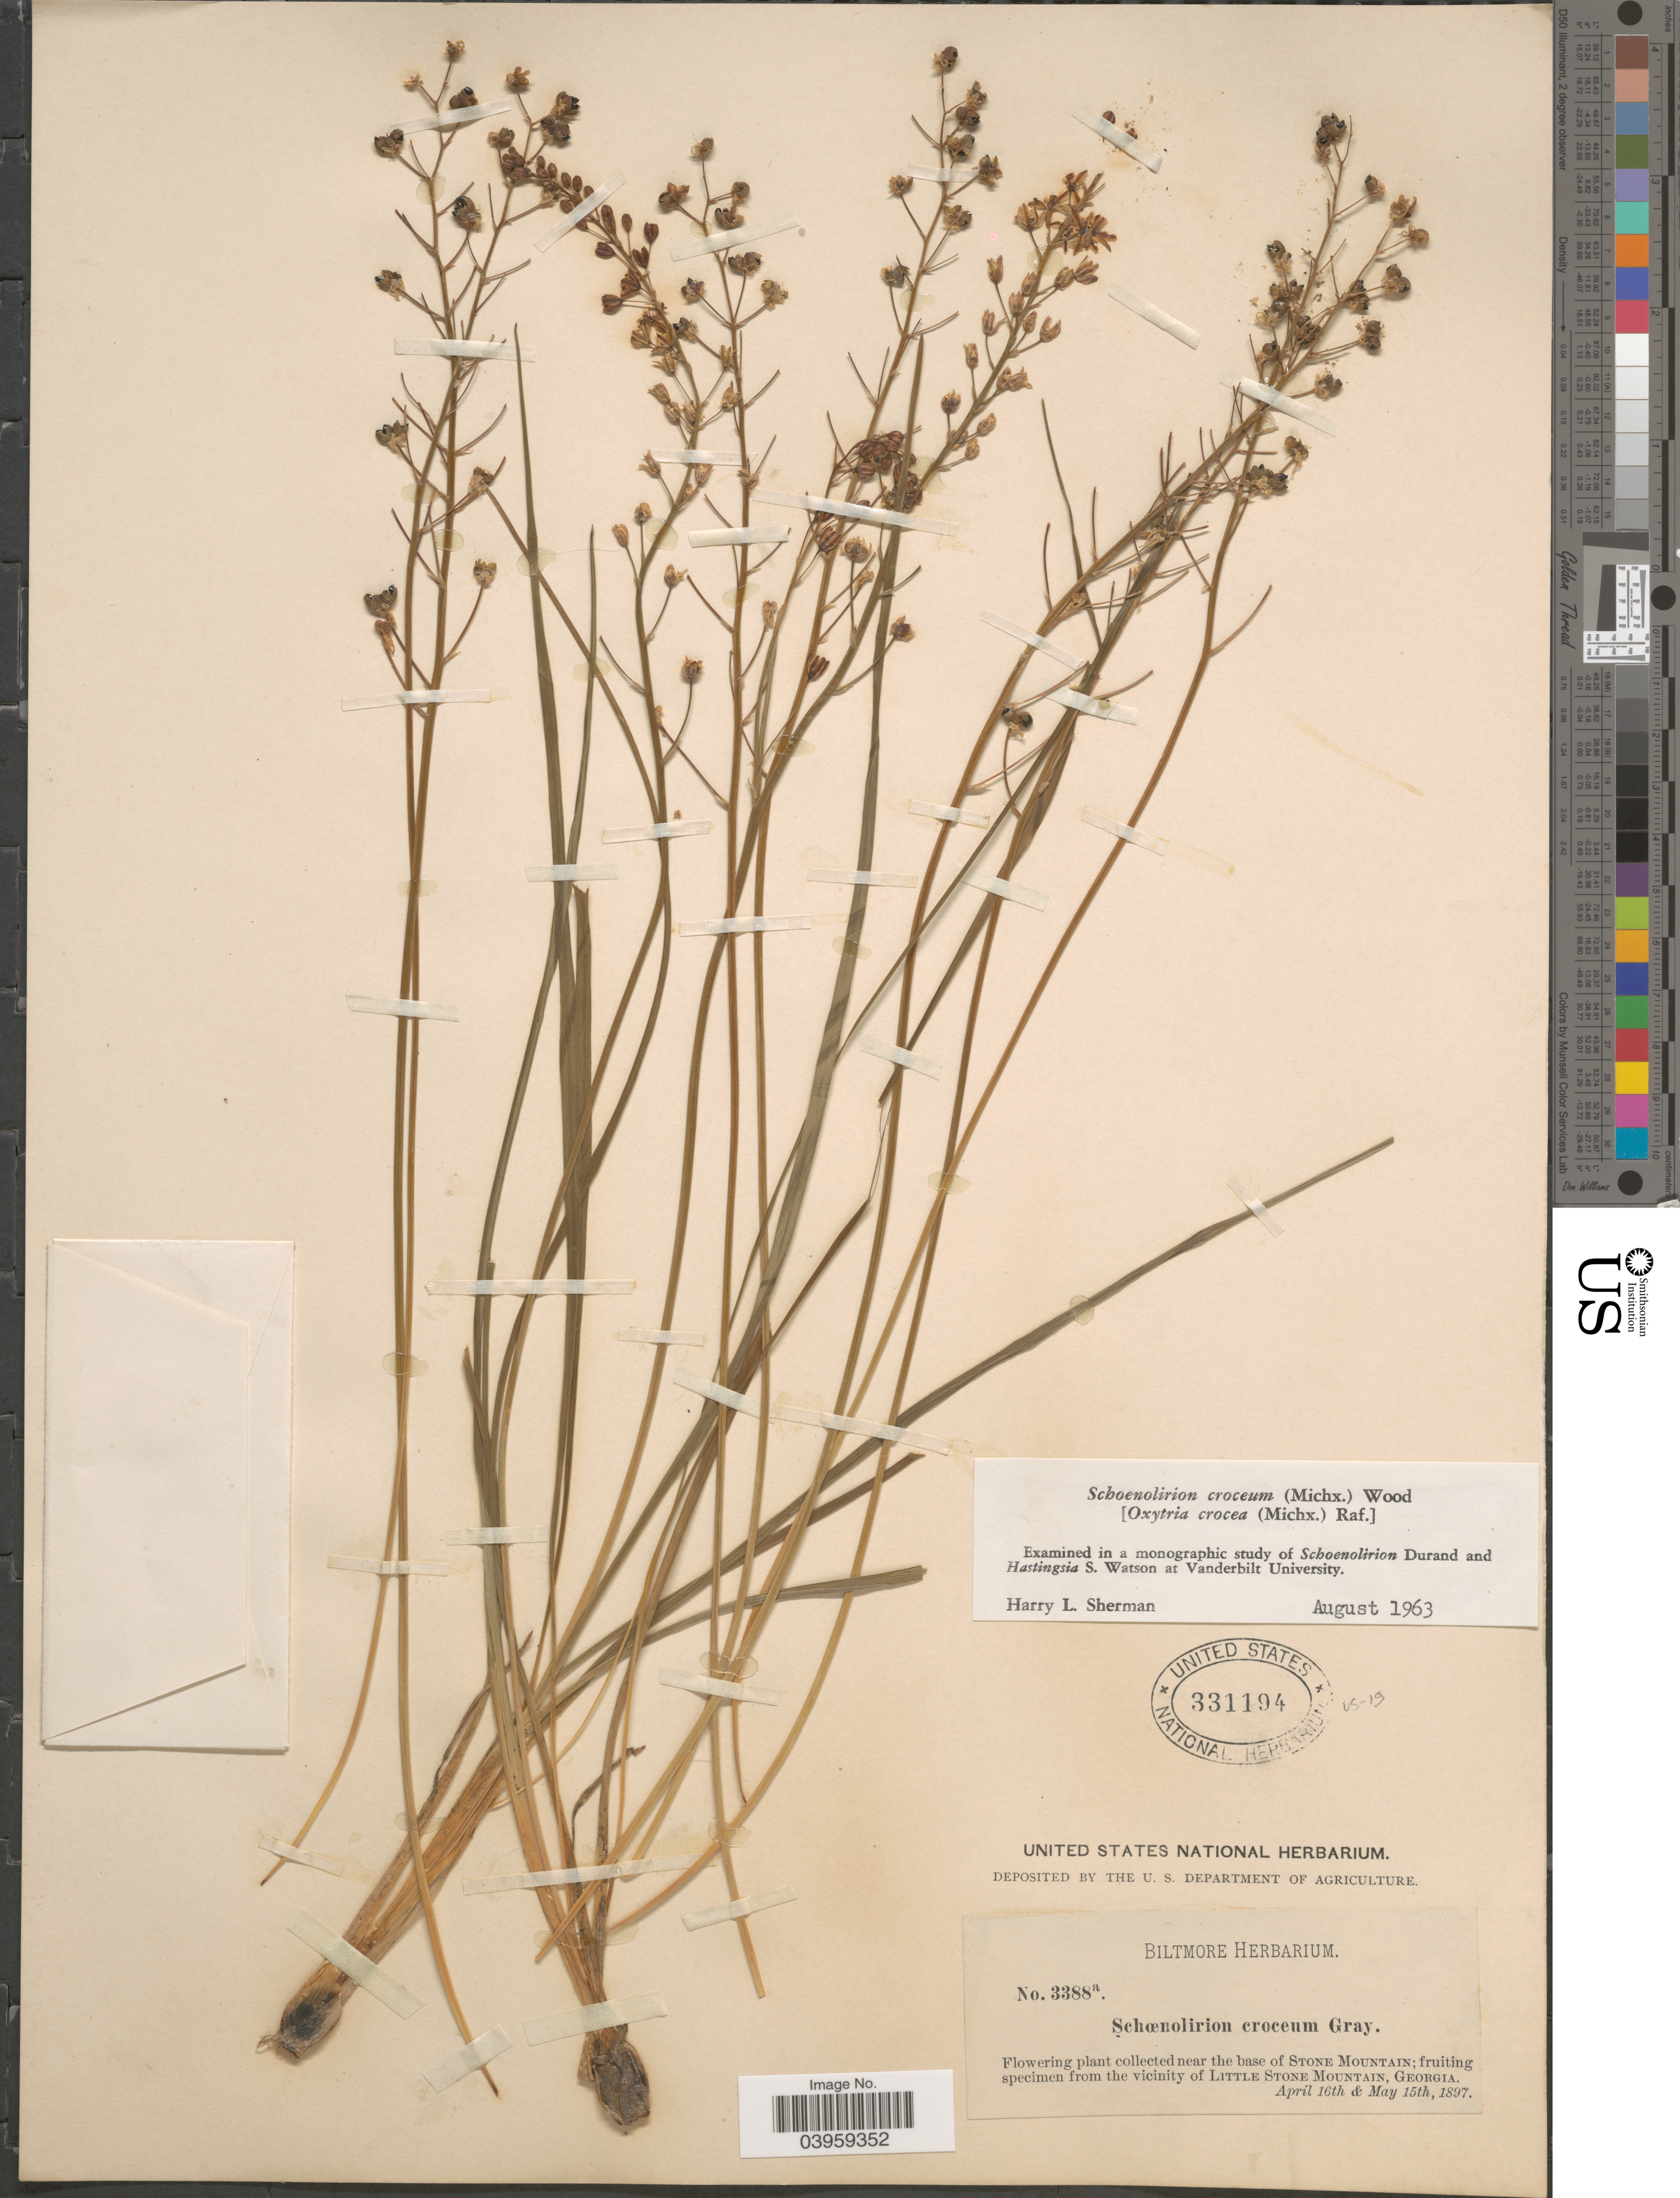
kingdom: Plantae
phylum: Tracheophyta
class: Liliopsida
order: Asparagales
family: Asparagaceae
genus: Schoenolirion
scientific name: Schoenolirion croceum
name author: (Michx.) Alph. Wood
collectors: ex herb. Biltmore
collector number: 3388a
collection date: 1897-04-16/1897-05-15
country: United States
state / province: Georgia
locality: Near the base of Stone Mountain, the vicinity of Little Stone Mountain.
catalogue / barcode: US 331194